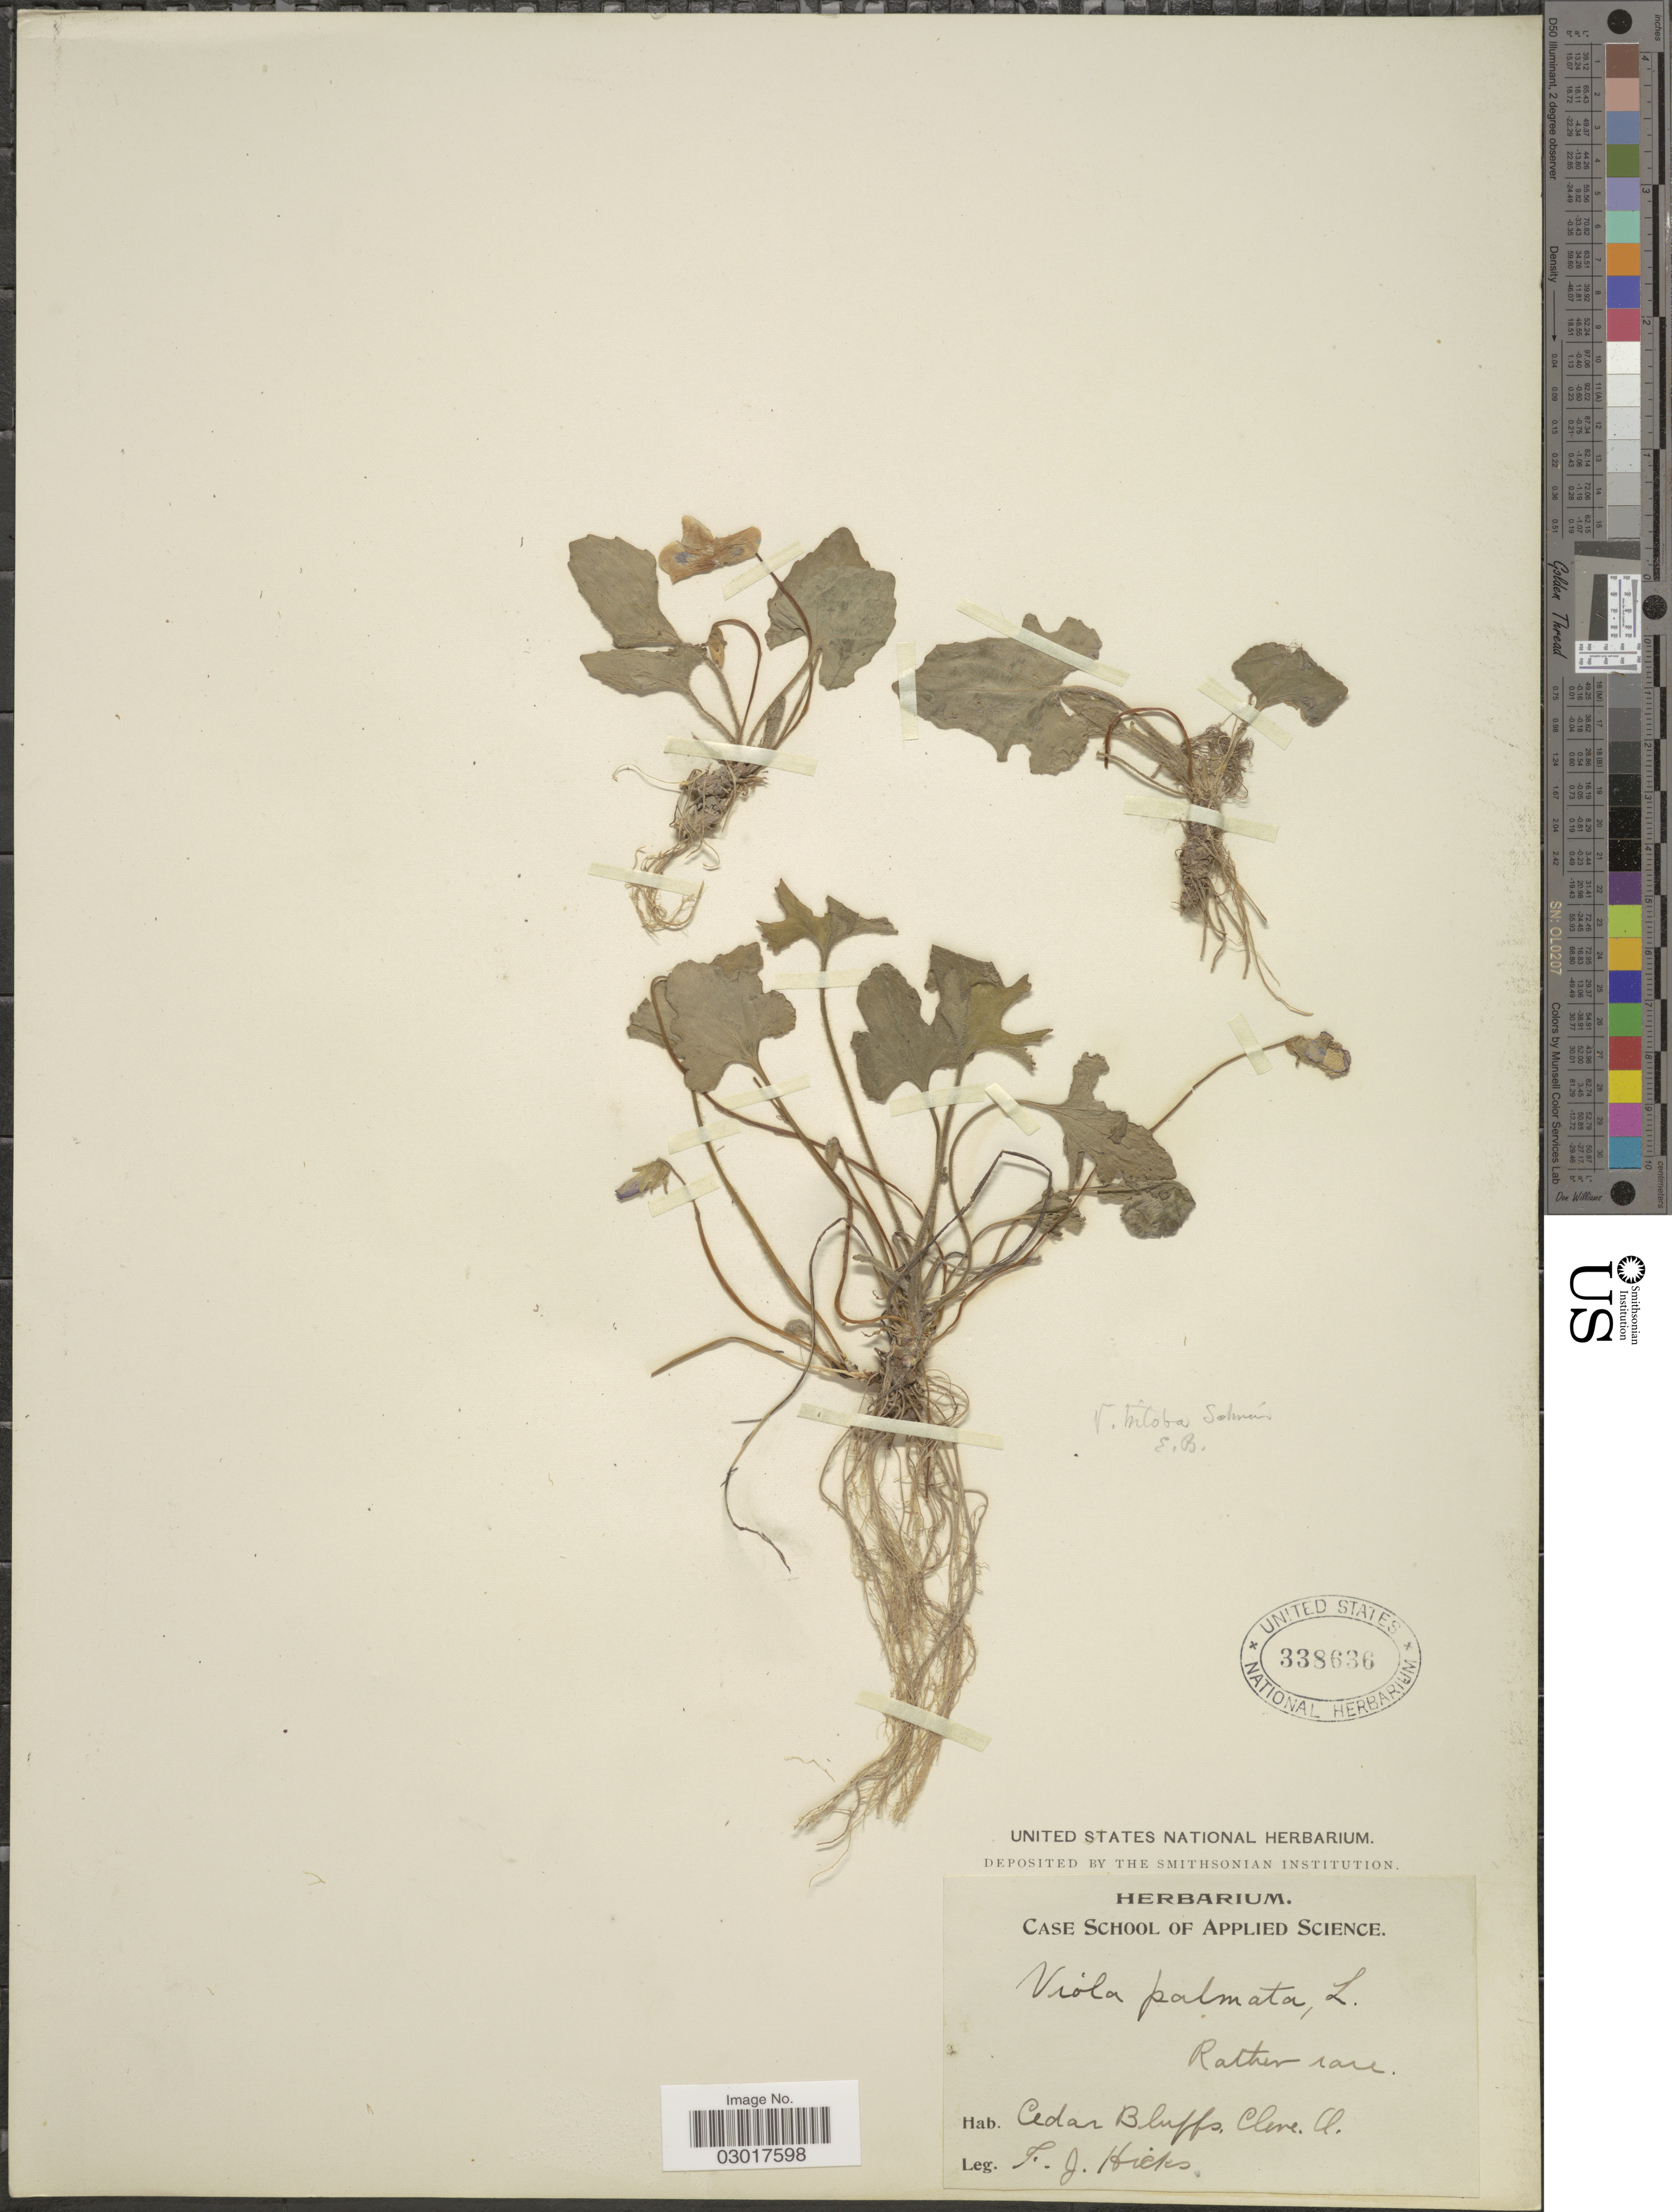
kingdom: Plantae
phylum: Tracheophyta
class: Magnoliopsida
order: Malpighiales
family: Violaceae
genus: Viola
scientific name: Viola triloba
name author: Schwein.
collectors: L. E. Hicks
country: United States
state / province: Ohio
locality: Cedar Bluffs, Cleve.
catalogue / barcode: US 338636